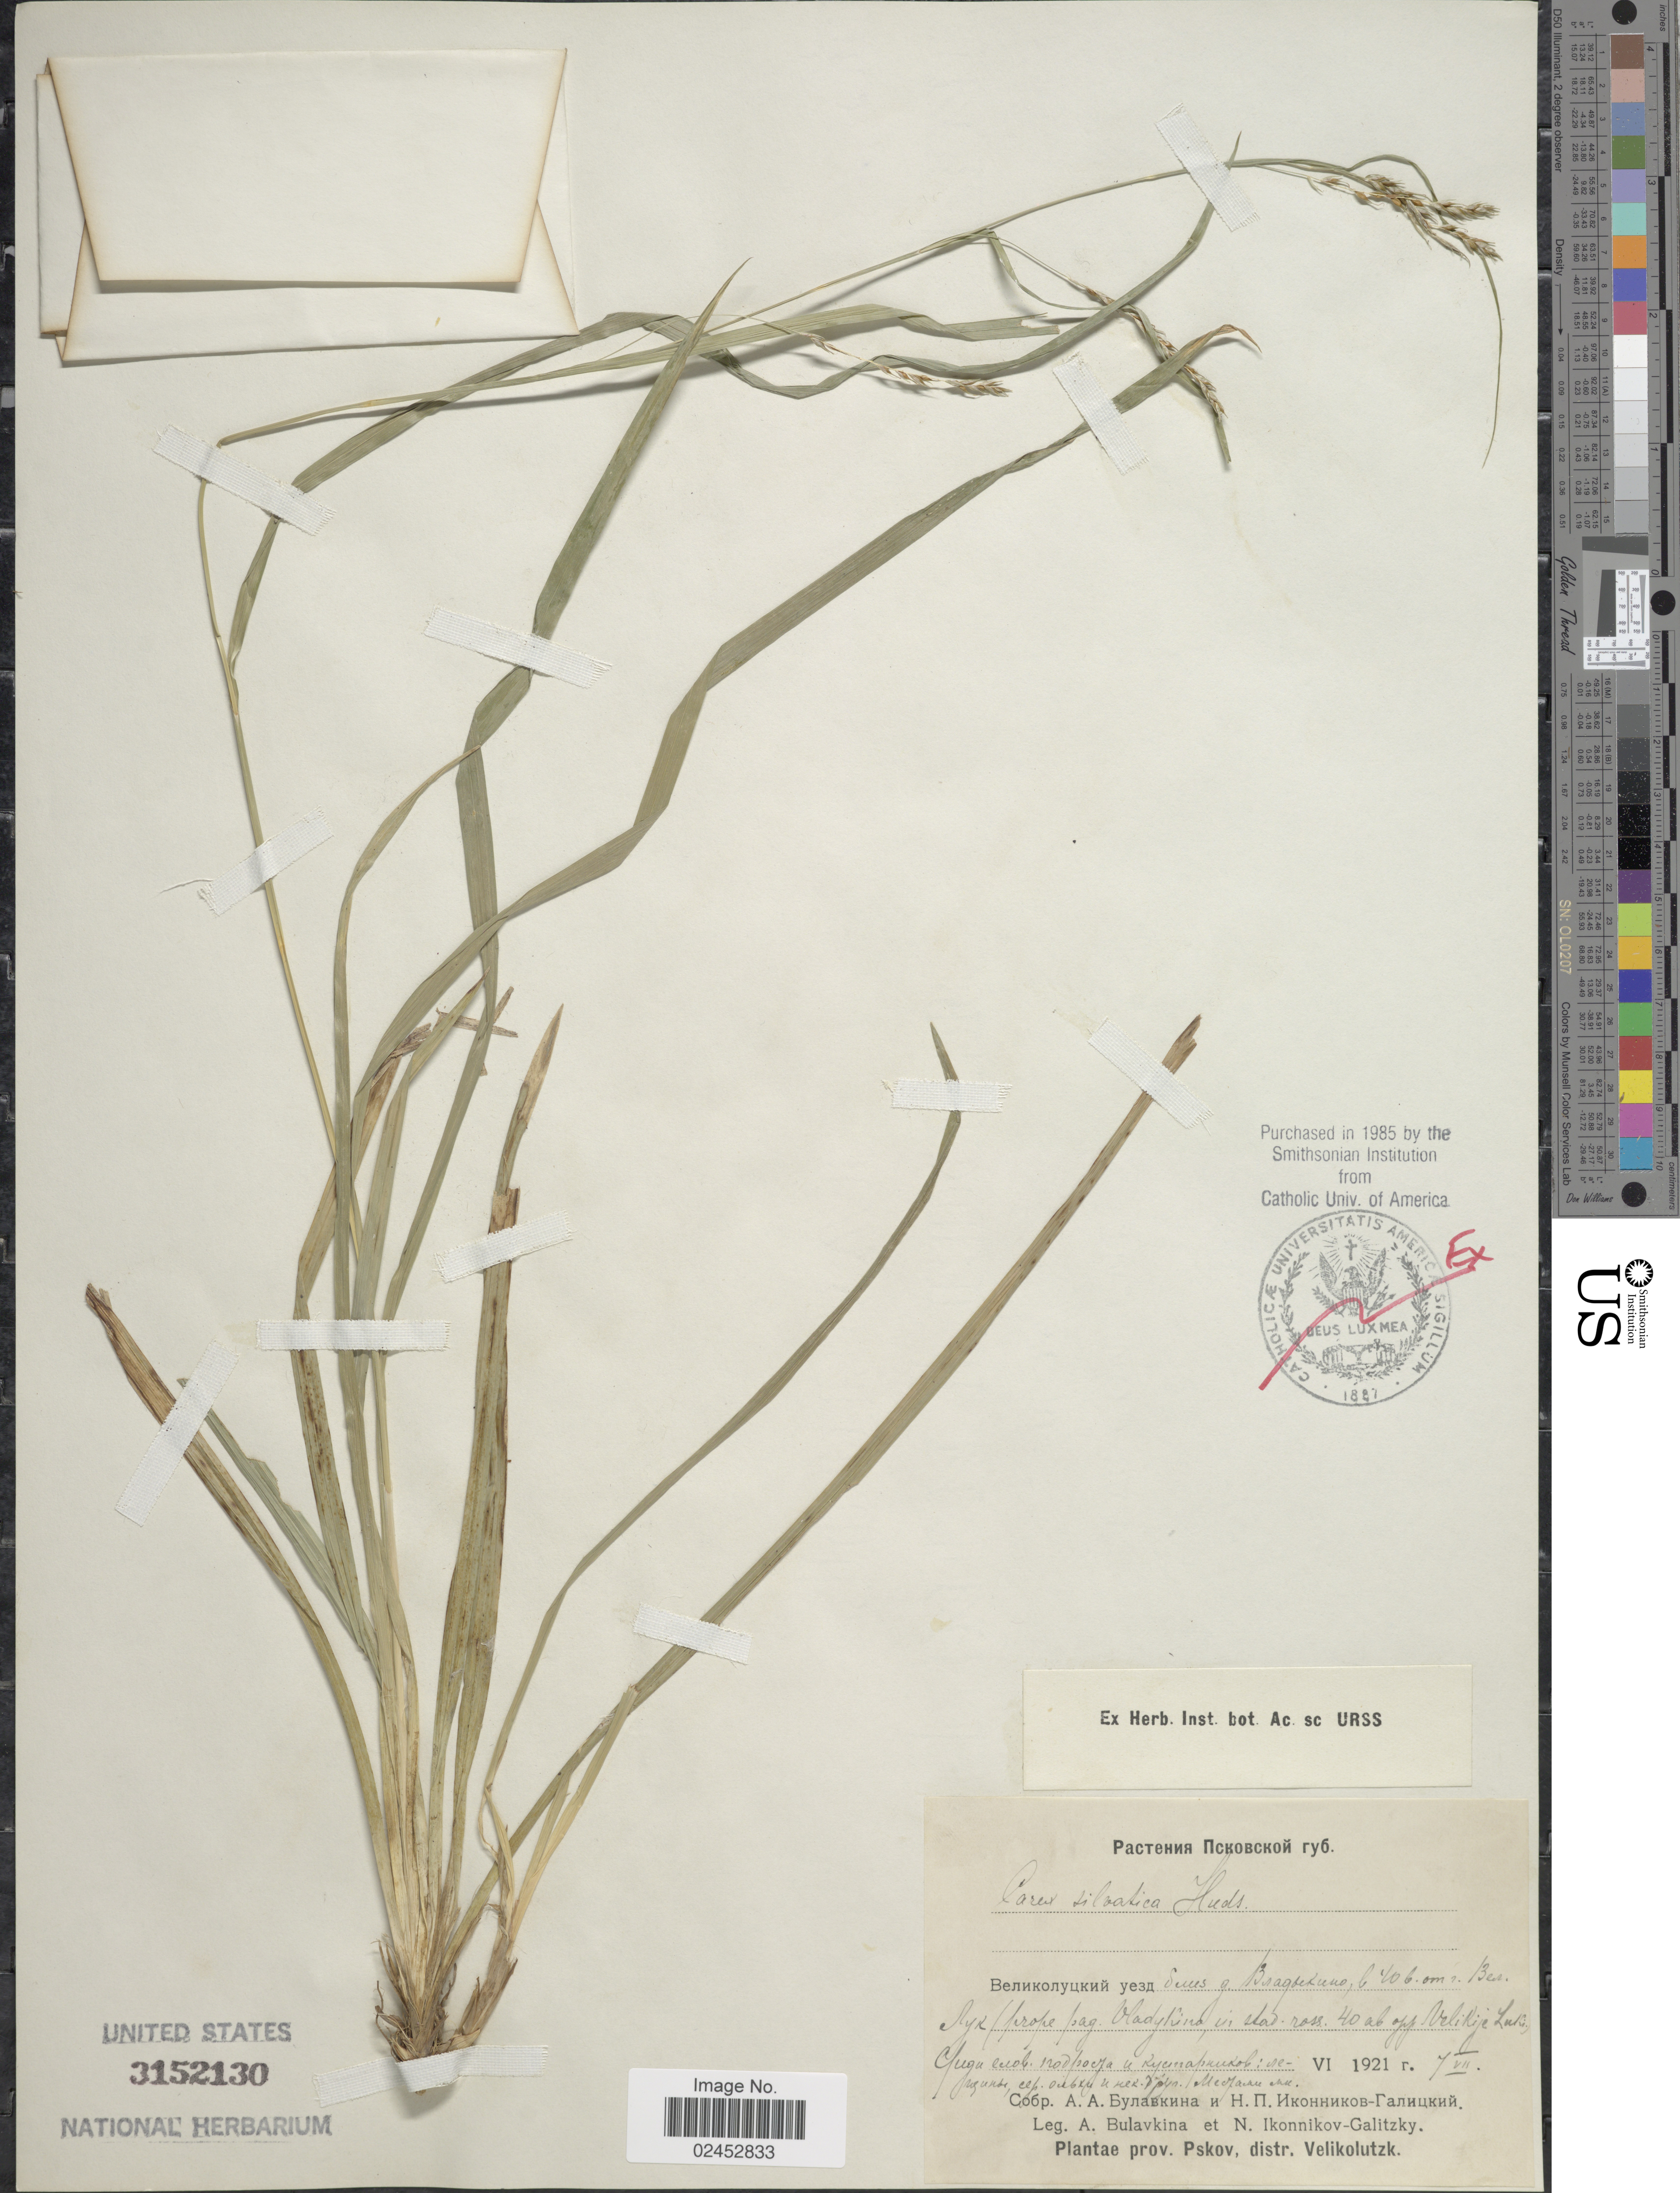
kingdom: Plantae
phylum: Tracheophyta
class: Liliopsida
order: Poales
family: Cyperaceae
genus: Carex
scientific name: Carex sylvatica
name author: Huds.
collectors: A. Bulavkina & N. P. Ikonnikov-Galitzky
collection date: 1921-06/1921-07-07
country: Russian Federation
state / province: Pskov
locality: Distr. Velikolutzk.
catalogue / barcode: US 3152130